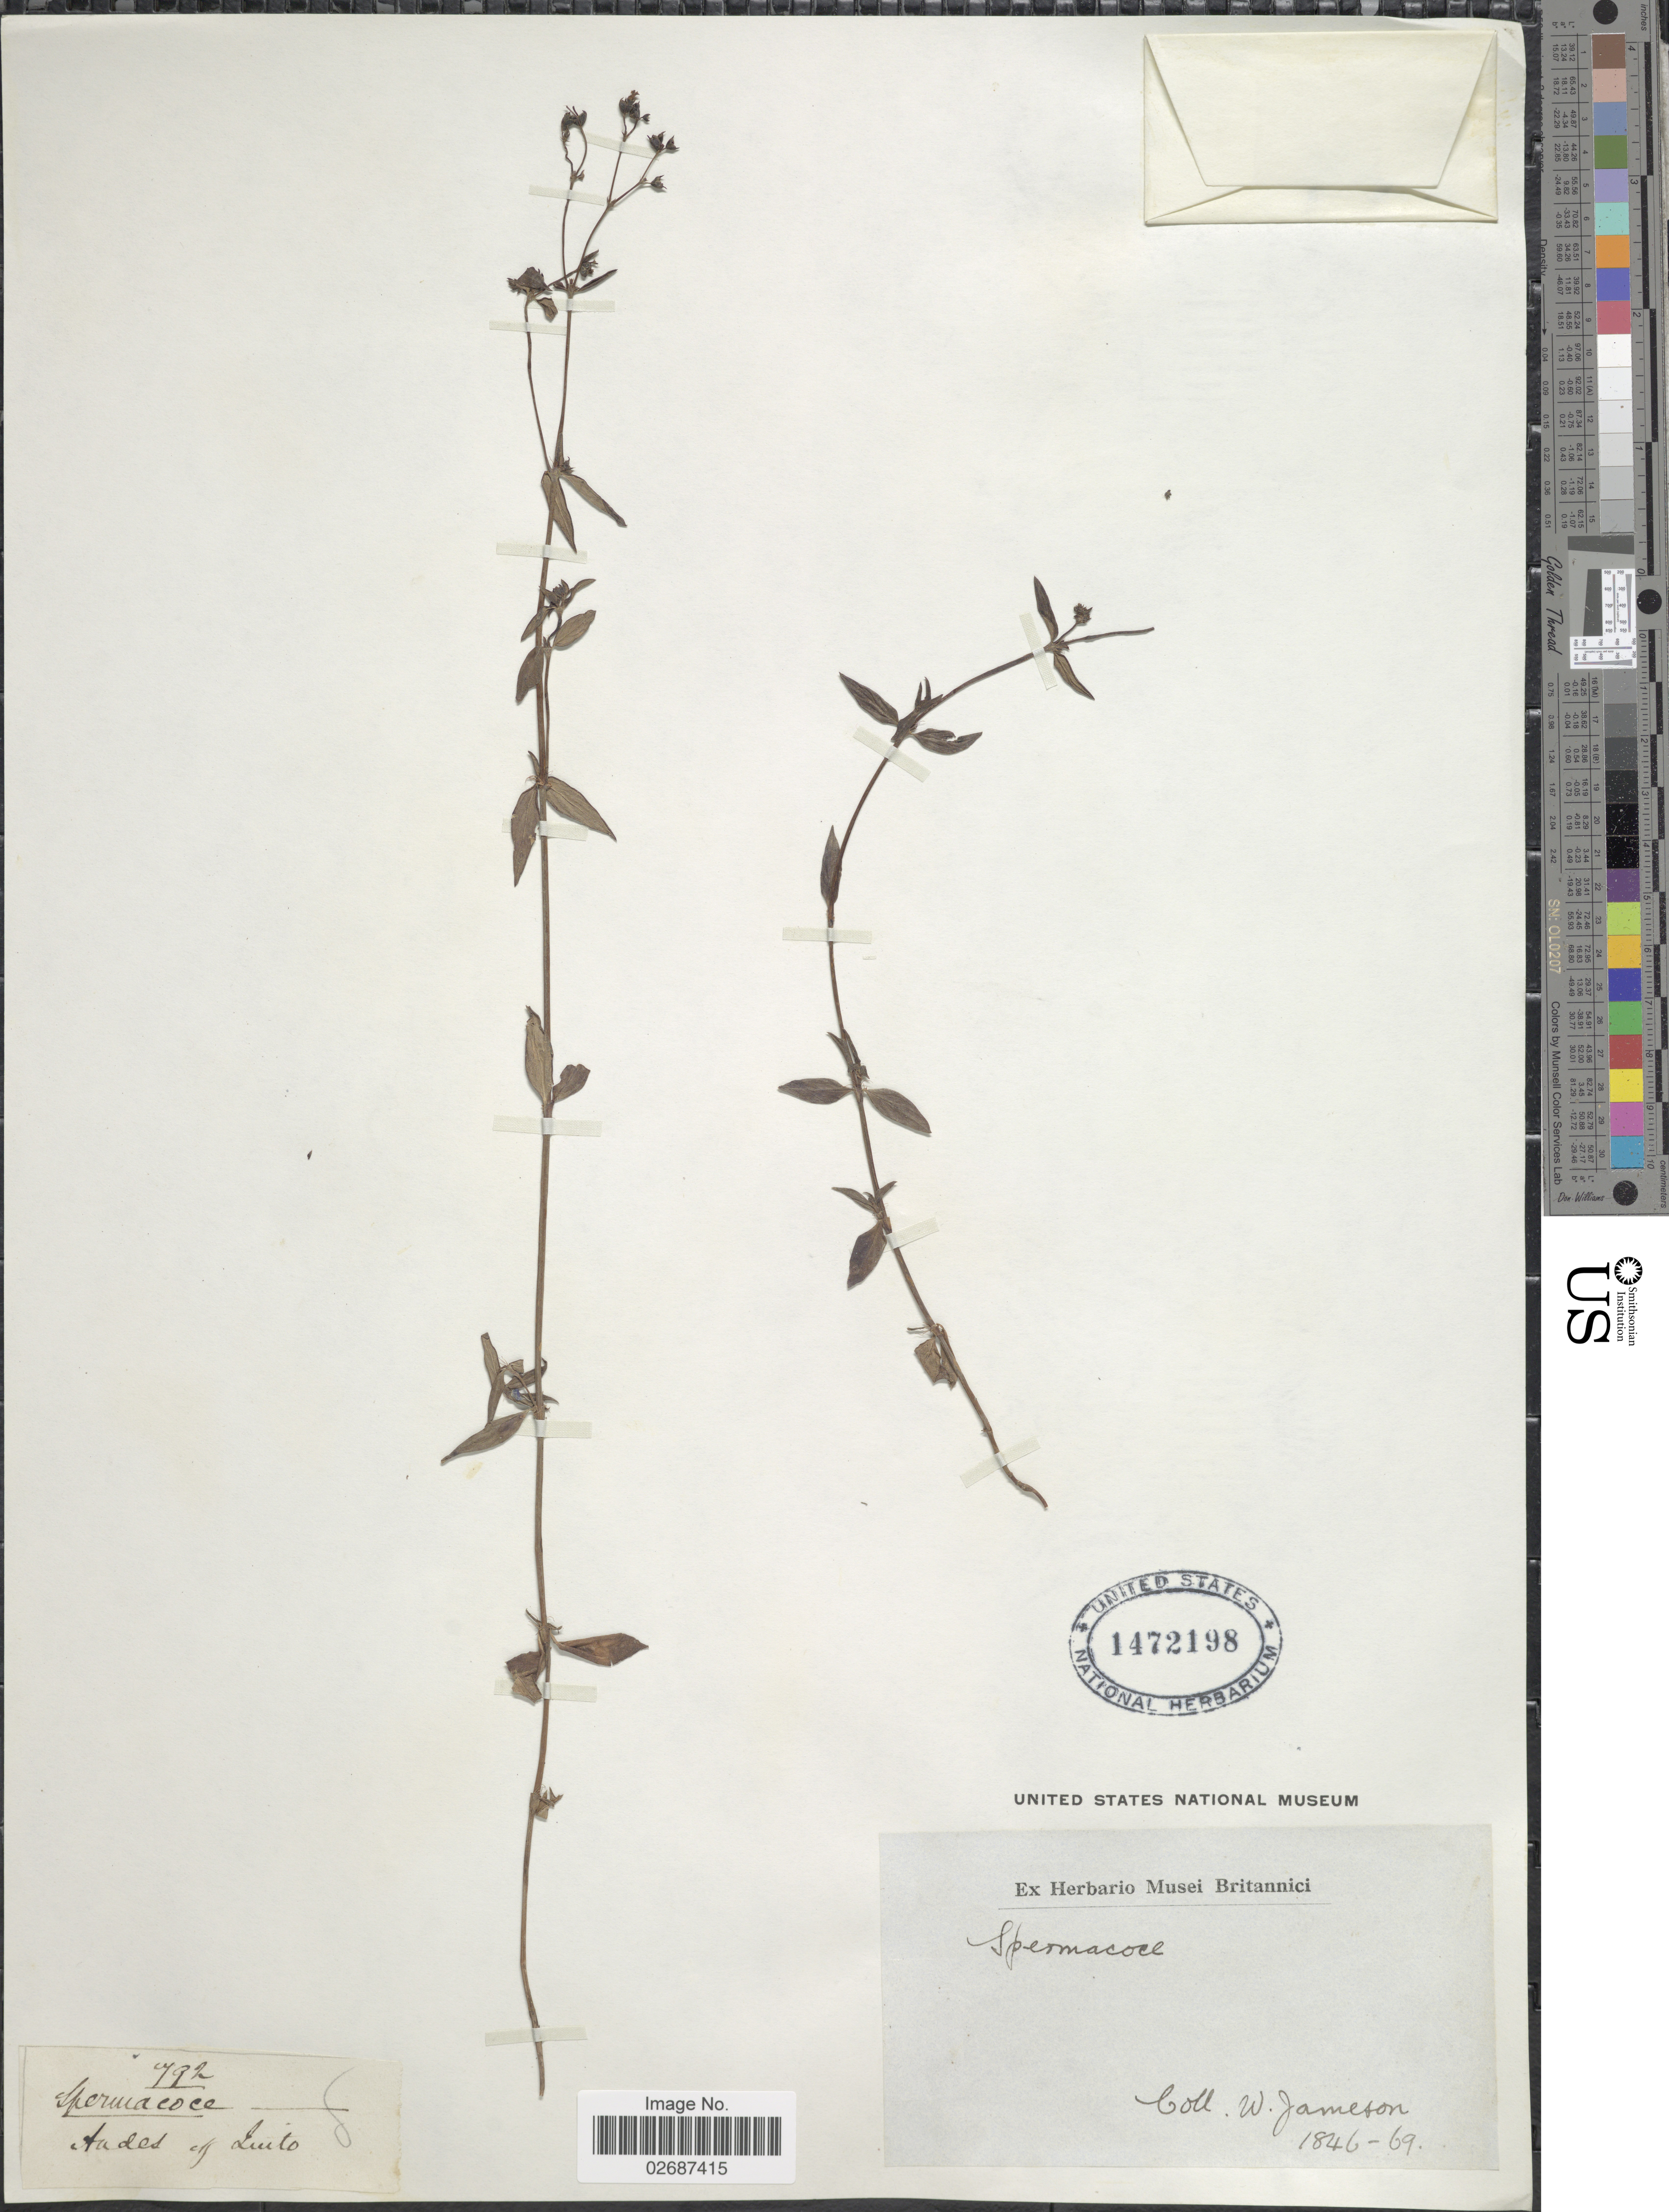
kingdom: Plantae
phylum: Tracheophyta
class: Magnoliopsida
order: Gentianales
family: Rubiaceae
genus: Galianthe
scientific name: Galianthe dichotoma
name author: (Willd.) E.L. Cabral & Bacigalupo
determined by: Kirkbride, J. H.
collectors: W. Jameson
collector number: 192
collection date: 1846/1869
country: Ecuador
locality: Andes of Quito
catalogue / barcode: US 1472198